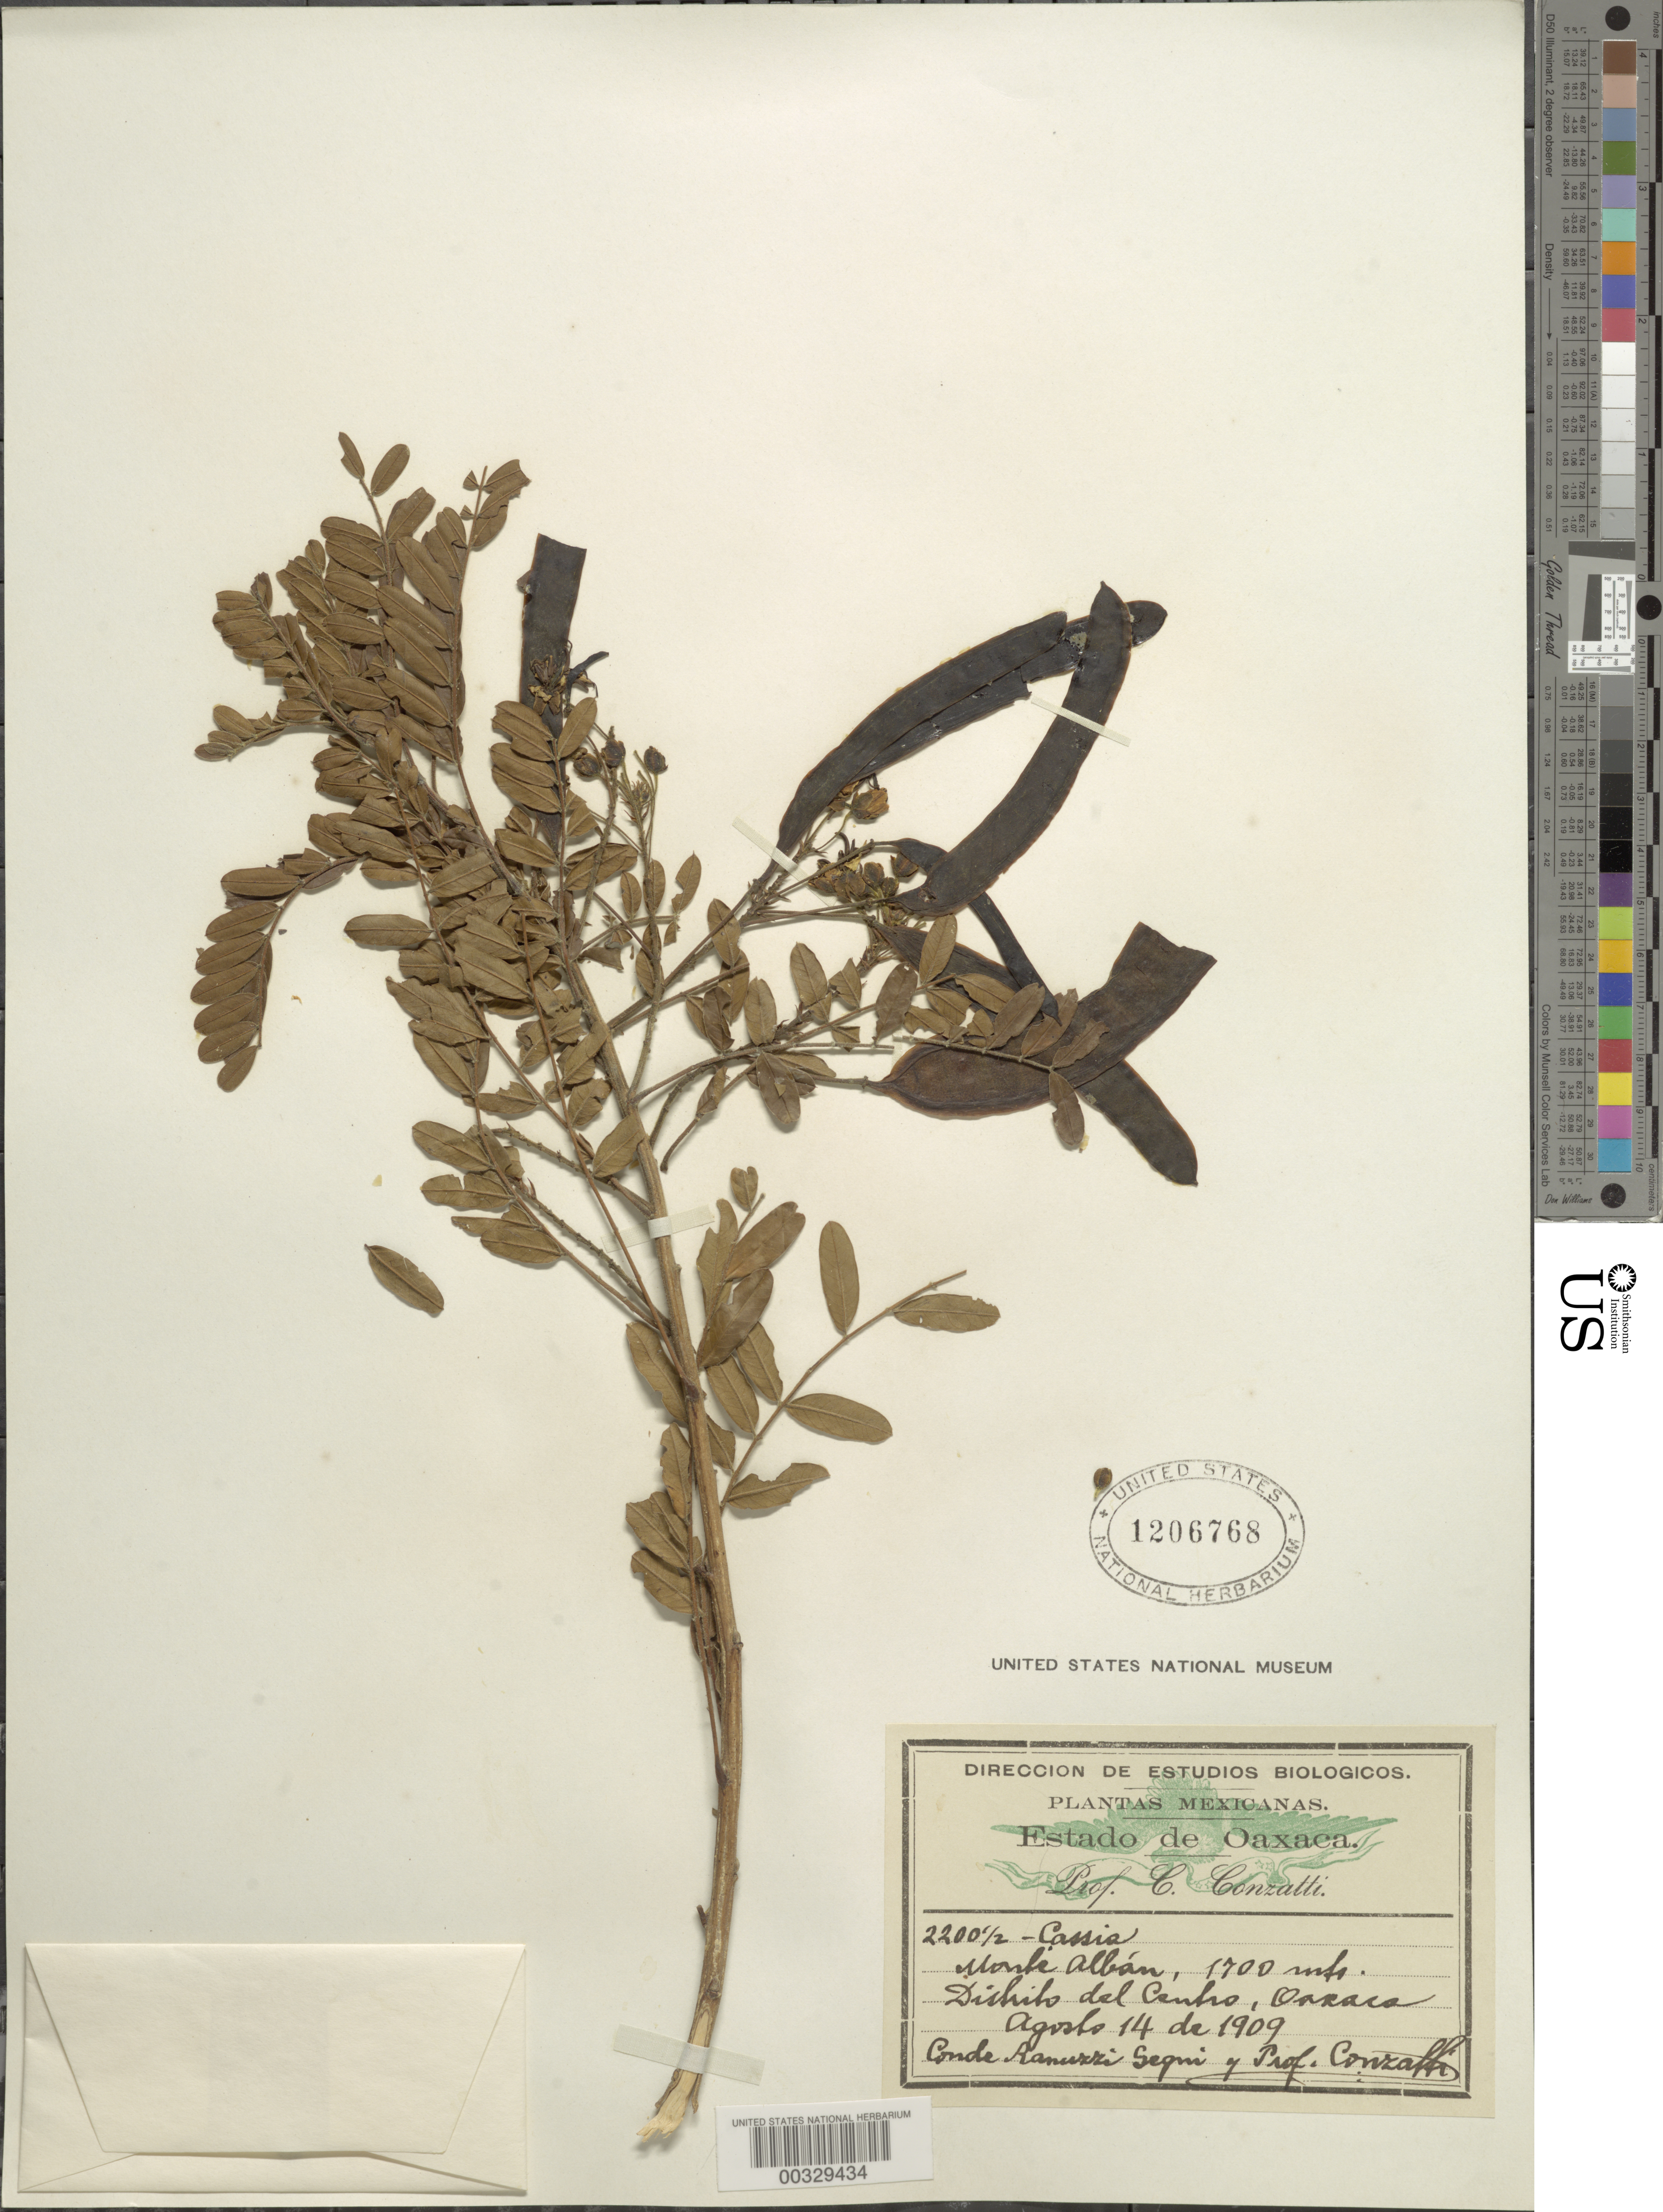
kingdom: Plantae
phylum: Tracheophyta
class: Magnoliopsida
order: Fabales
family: Fabaceae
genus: Senna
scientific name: Senna polyantha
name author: (Coll) H.S. Irwin & Barneby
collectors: R. Sequi & C. Conzatti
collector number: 2200.5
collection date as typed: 14 Aug 1909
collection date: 1909-08-14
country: Mexico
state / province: Oaxaca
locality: Centro mun. (?), monte alban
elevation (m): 1700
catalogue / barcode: US 1206768